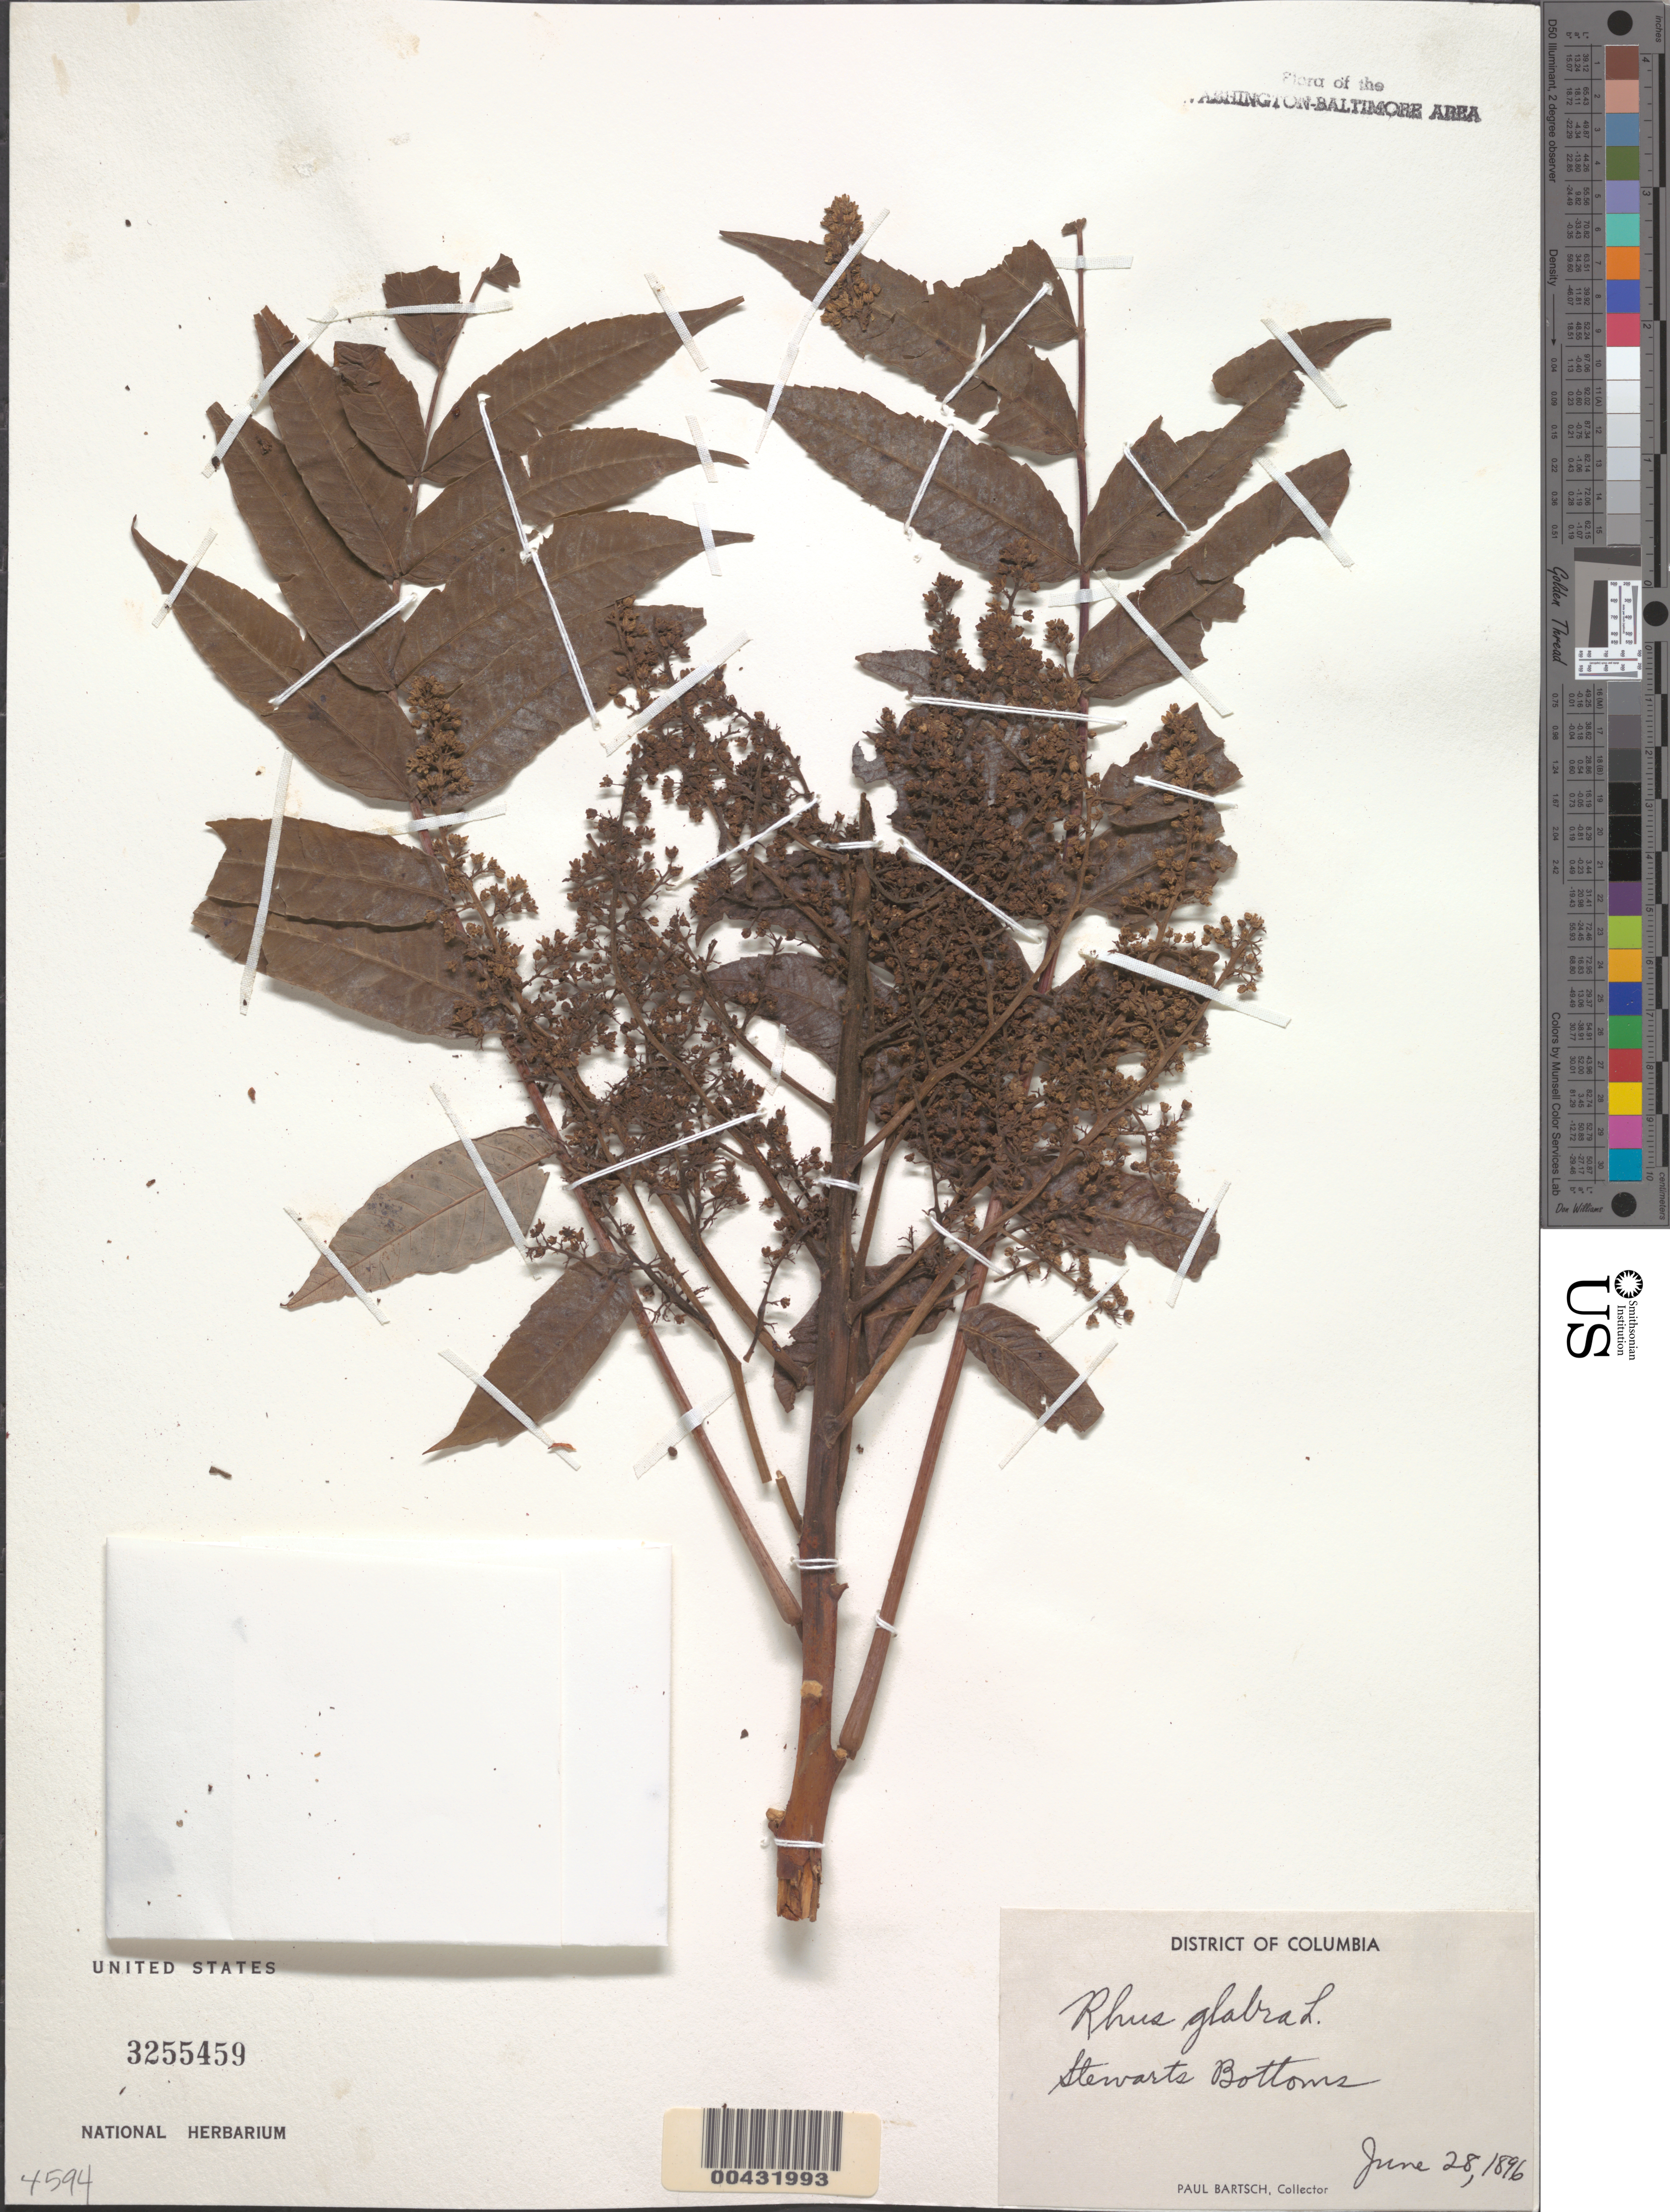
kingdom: Plantae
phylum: Tracheophyta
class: Magnoliopsida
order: Sapindales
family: Anacardiaceae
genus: Rhus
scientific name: Rhus glabra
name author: L.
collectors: P. Bartsch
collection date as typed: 28 Jun 1896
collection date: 1896-06-28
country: United States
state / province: District of Columbia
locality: Stewarts Bottom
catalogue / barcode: US 3255459